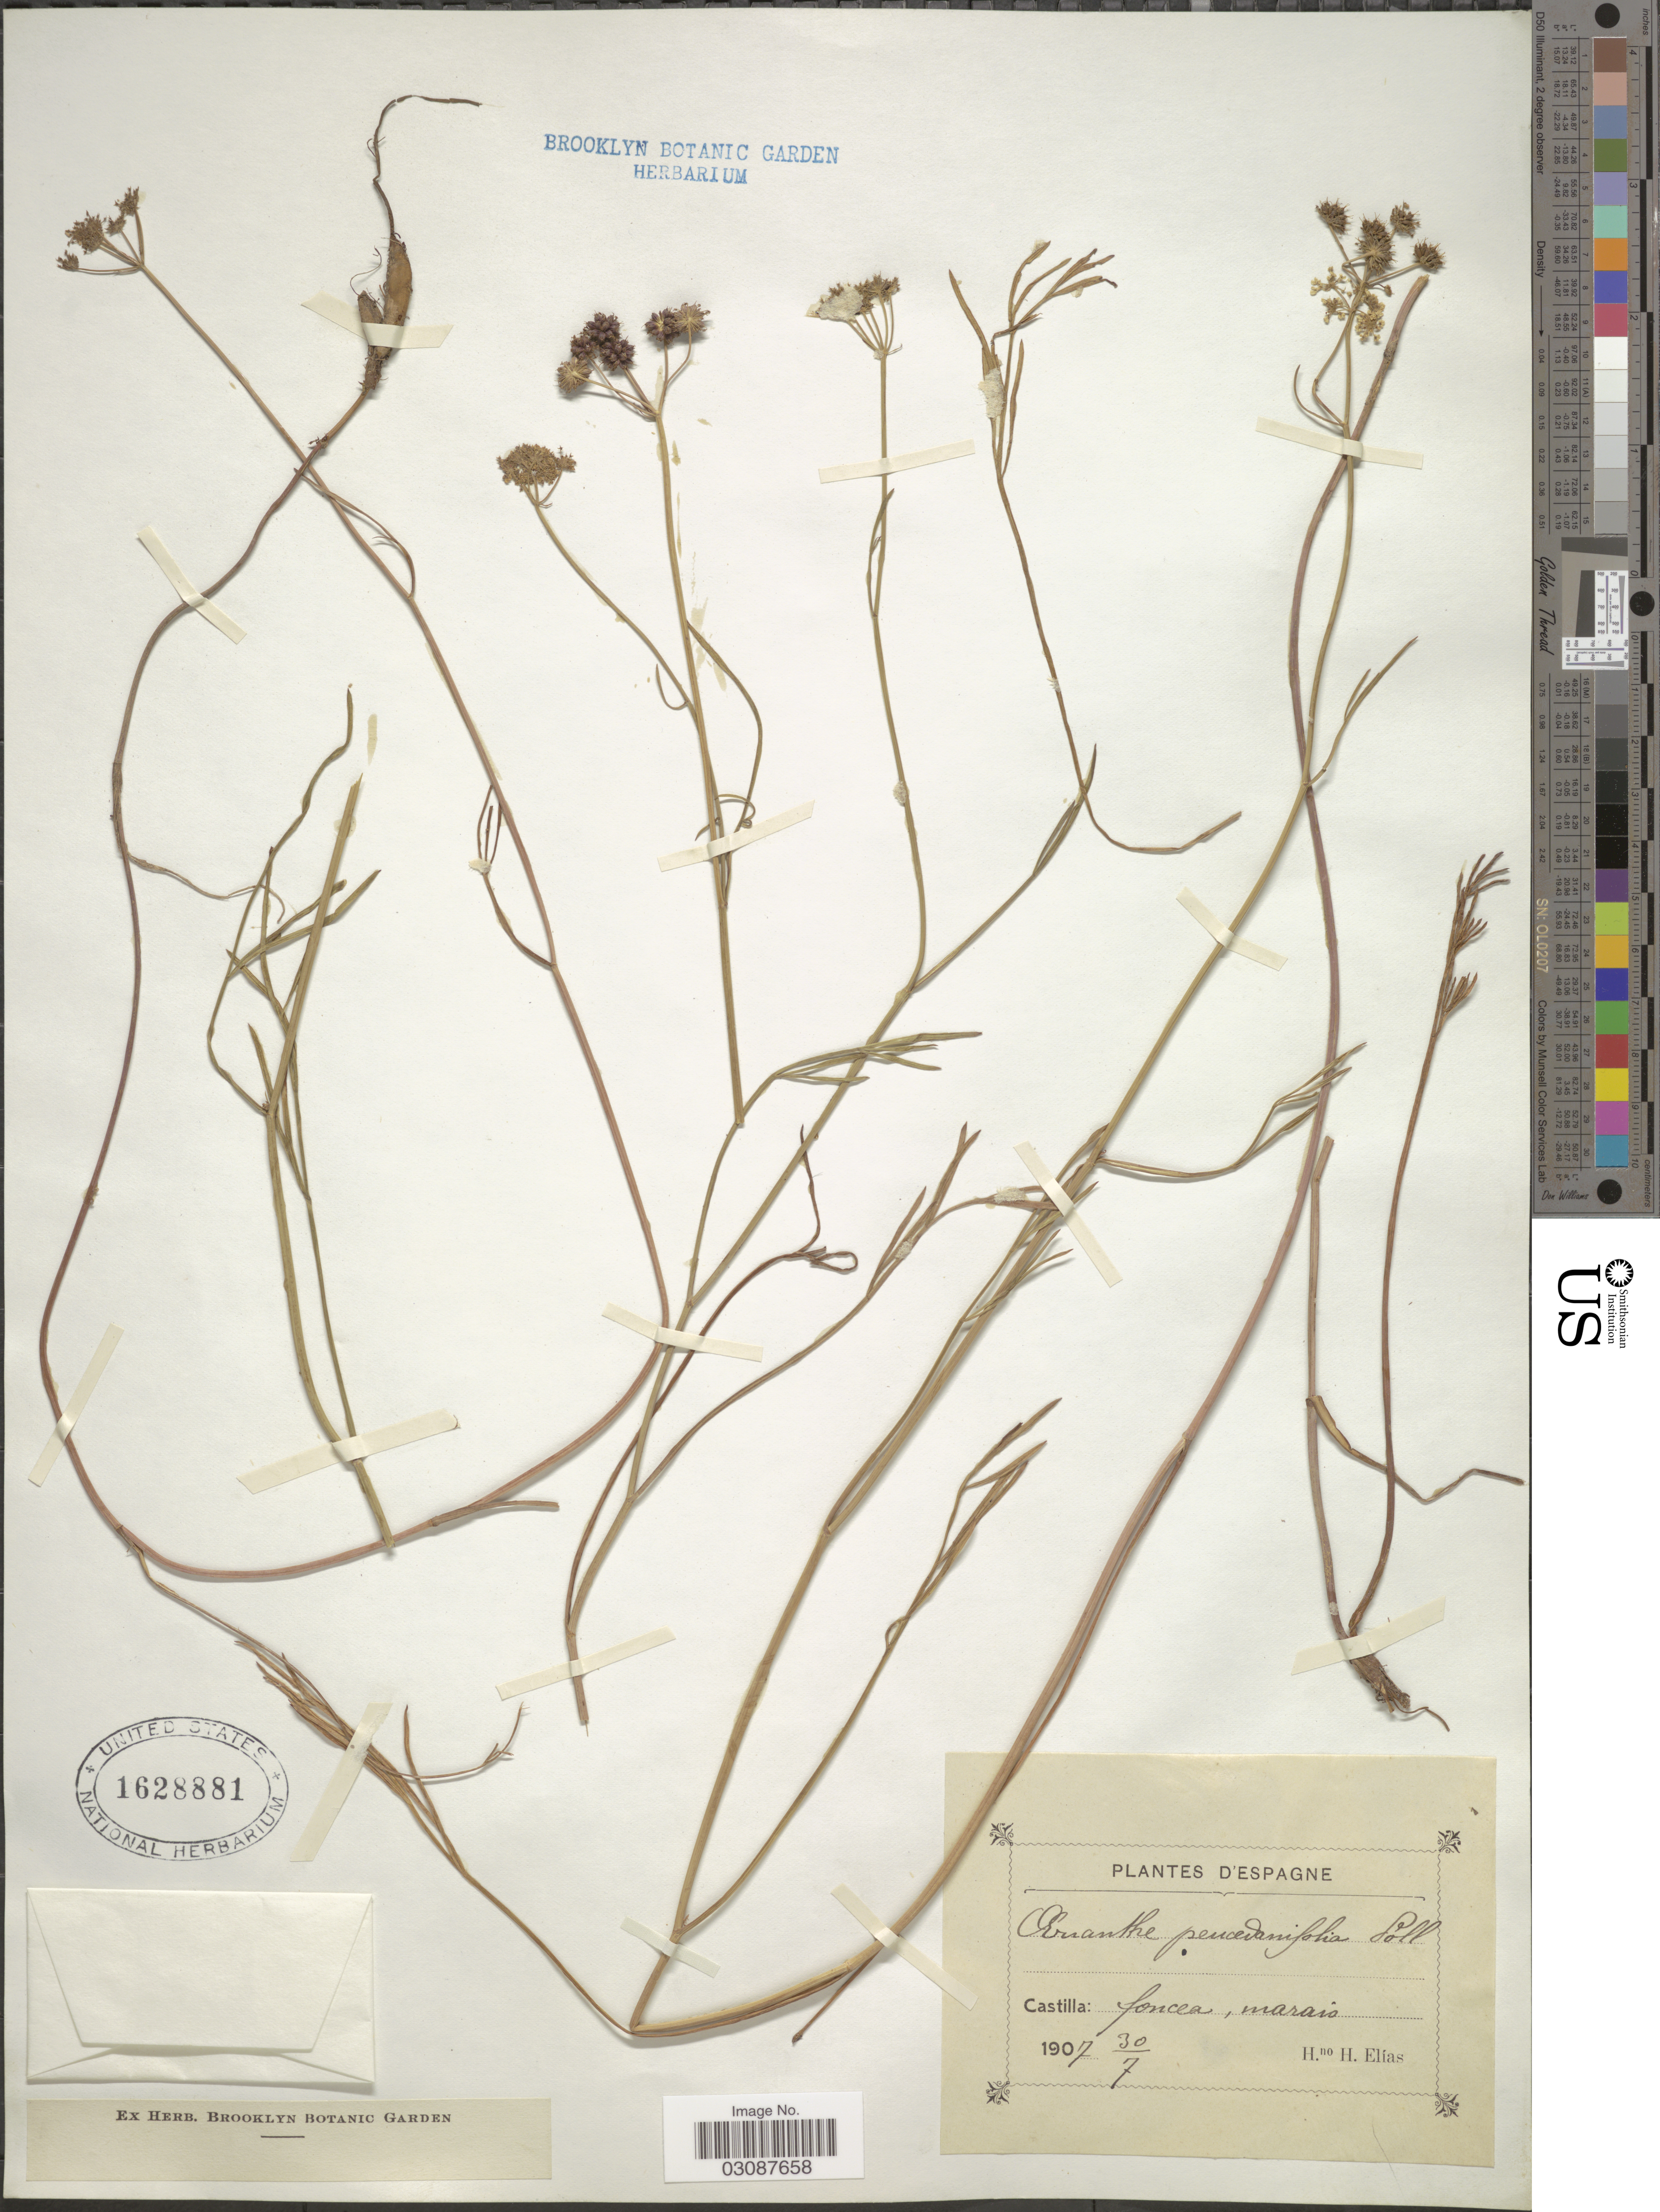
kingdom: Plantae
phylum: Tracheophyta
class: Magnoliopsida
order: Apiales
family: Apiaceae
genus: Oenanthe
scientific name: Oenanthe peucedanifolia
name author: Pollich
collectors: H. Elías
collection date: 1907-07-30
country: Spain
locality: Castilla: foncea, marais.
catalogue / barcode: US 1628881